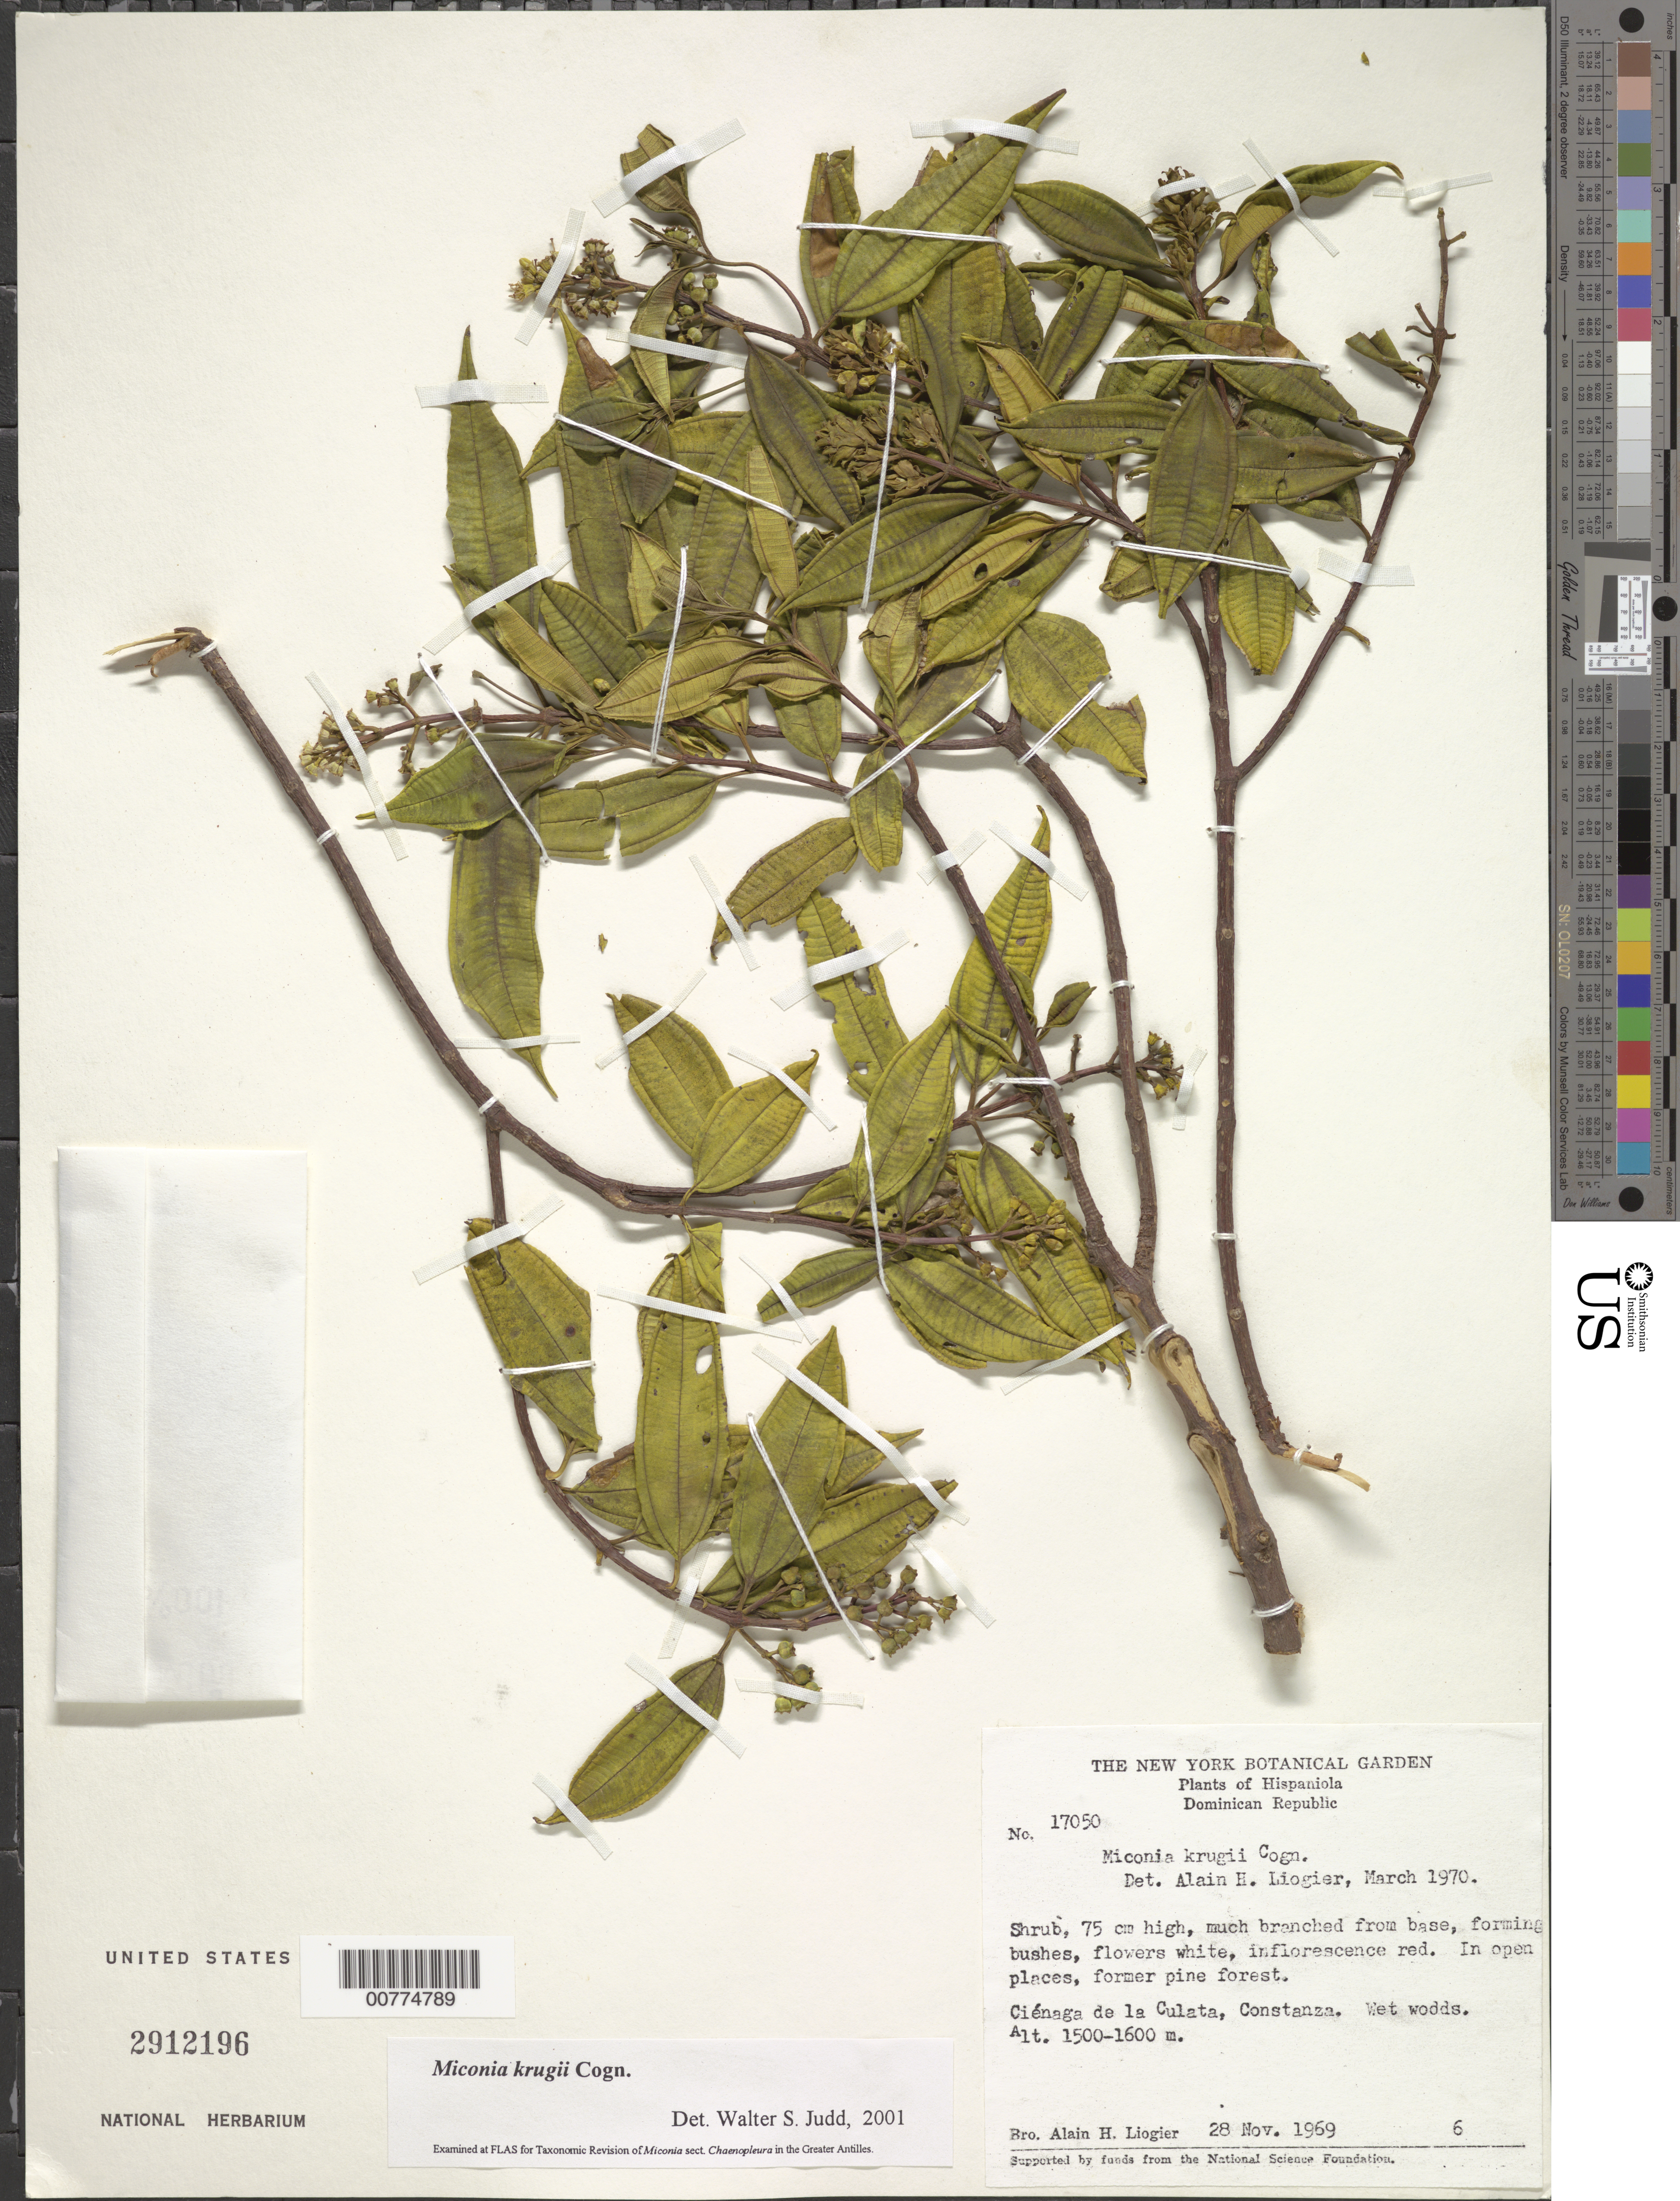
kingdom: Plantae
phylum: Tracheophyta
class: Magnoliopsida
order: Myrtales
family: Melastomataceae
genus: Miconia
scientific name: Miconia krugii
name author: Cogn.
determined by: Judd, Walter S.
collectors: A. H. Liogier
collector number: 17050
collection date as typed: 28 Nov 1969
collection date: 1969-11-28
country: Dominican Republic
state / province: La Vega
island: Hispaniola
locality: Constanza, Ciénaga de la Culata.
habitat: In open places, former pine forest; wet woods.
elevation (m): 1500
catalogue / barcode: US 2912196